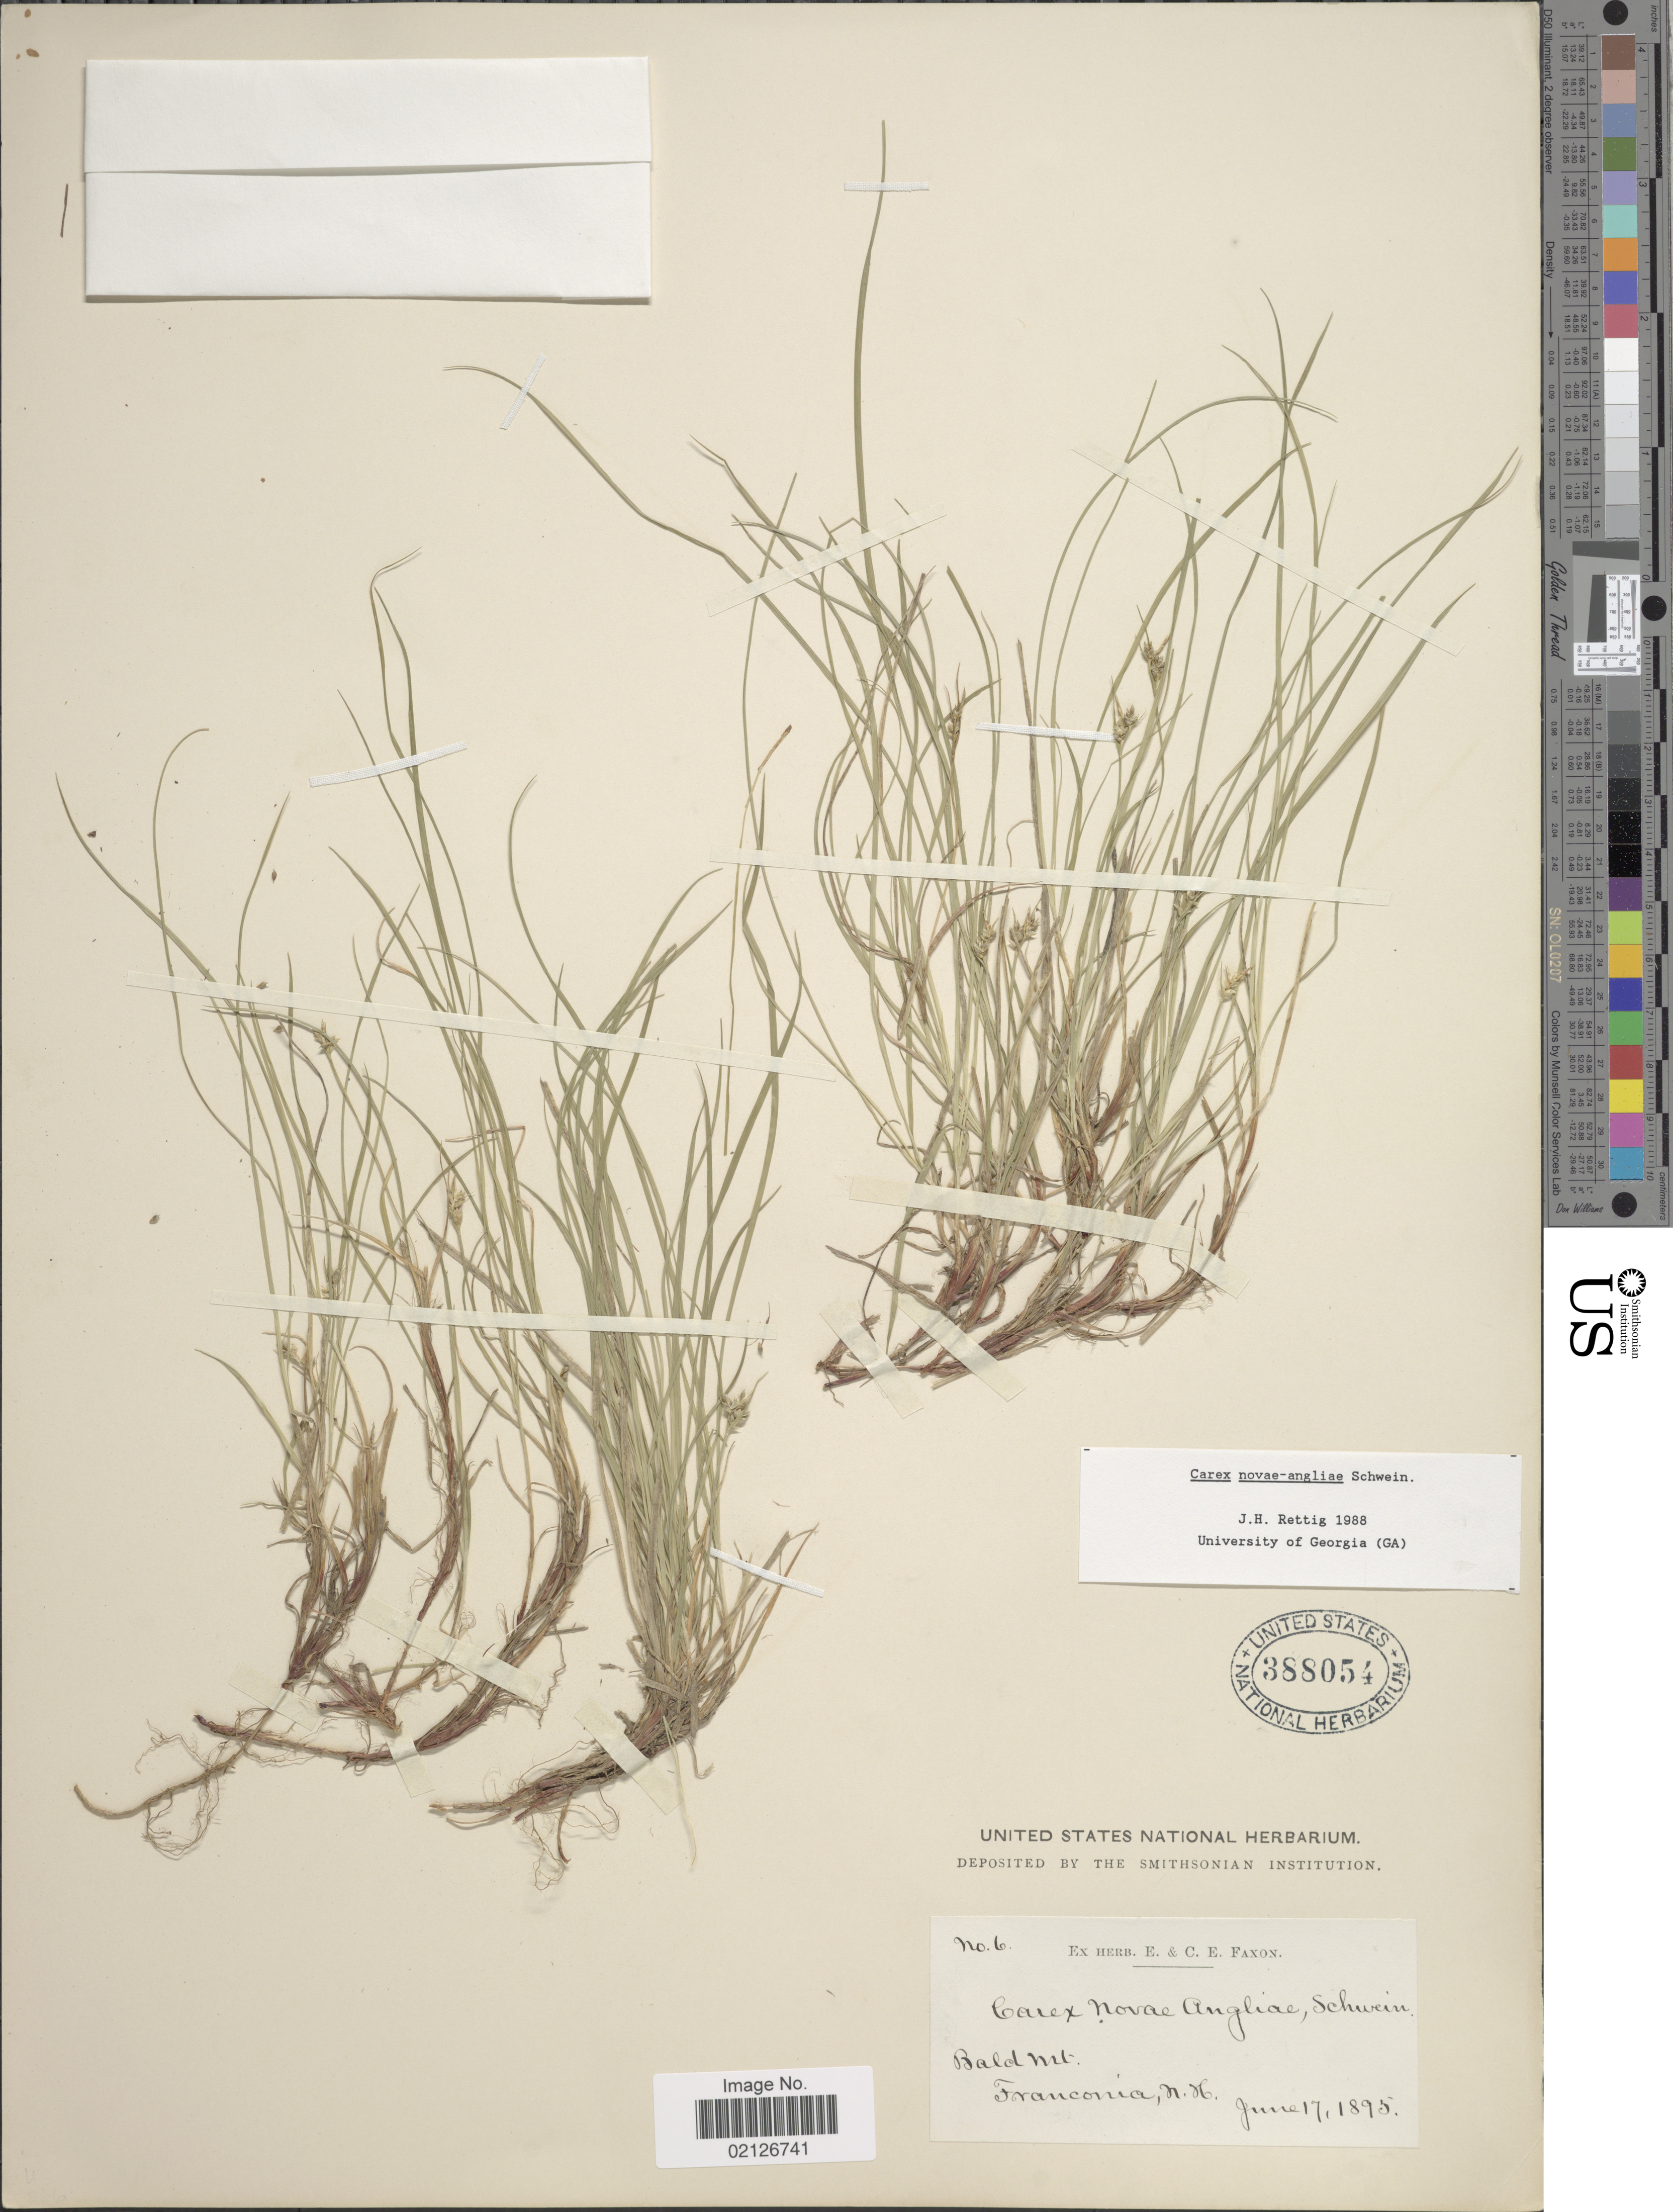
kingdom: Plantae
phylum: Tracheophyta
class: Liliopsida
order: Poales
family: Cyperaceae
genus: Carex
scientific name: Carex novae-angliae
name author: Schwein.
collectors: ex herb. E. & C.E. Faxon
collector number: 6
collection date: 1895-06-17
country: United States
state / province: North Carolina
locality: Bald Mt., Franconia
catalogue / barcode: US 388054